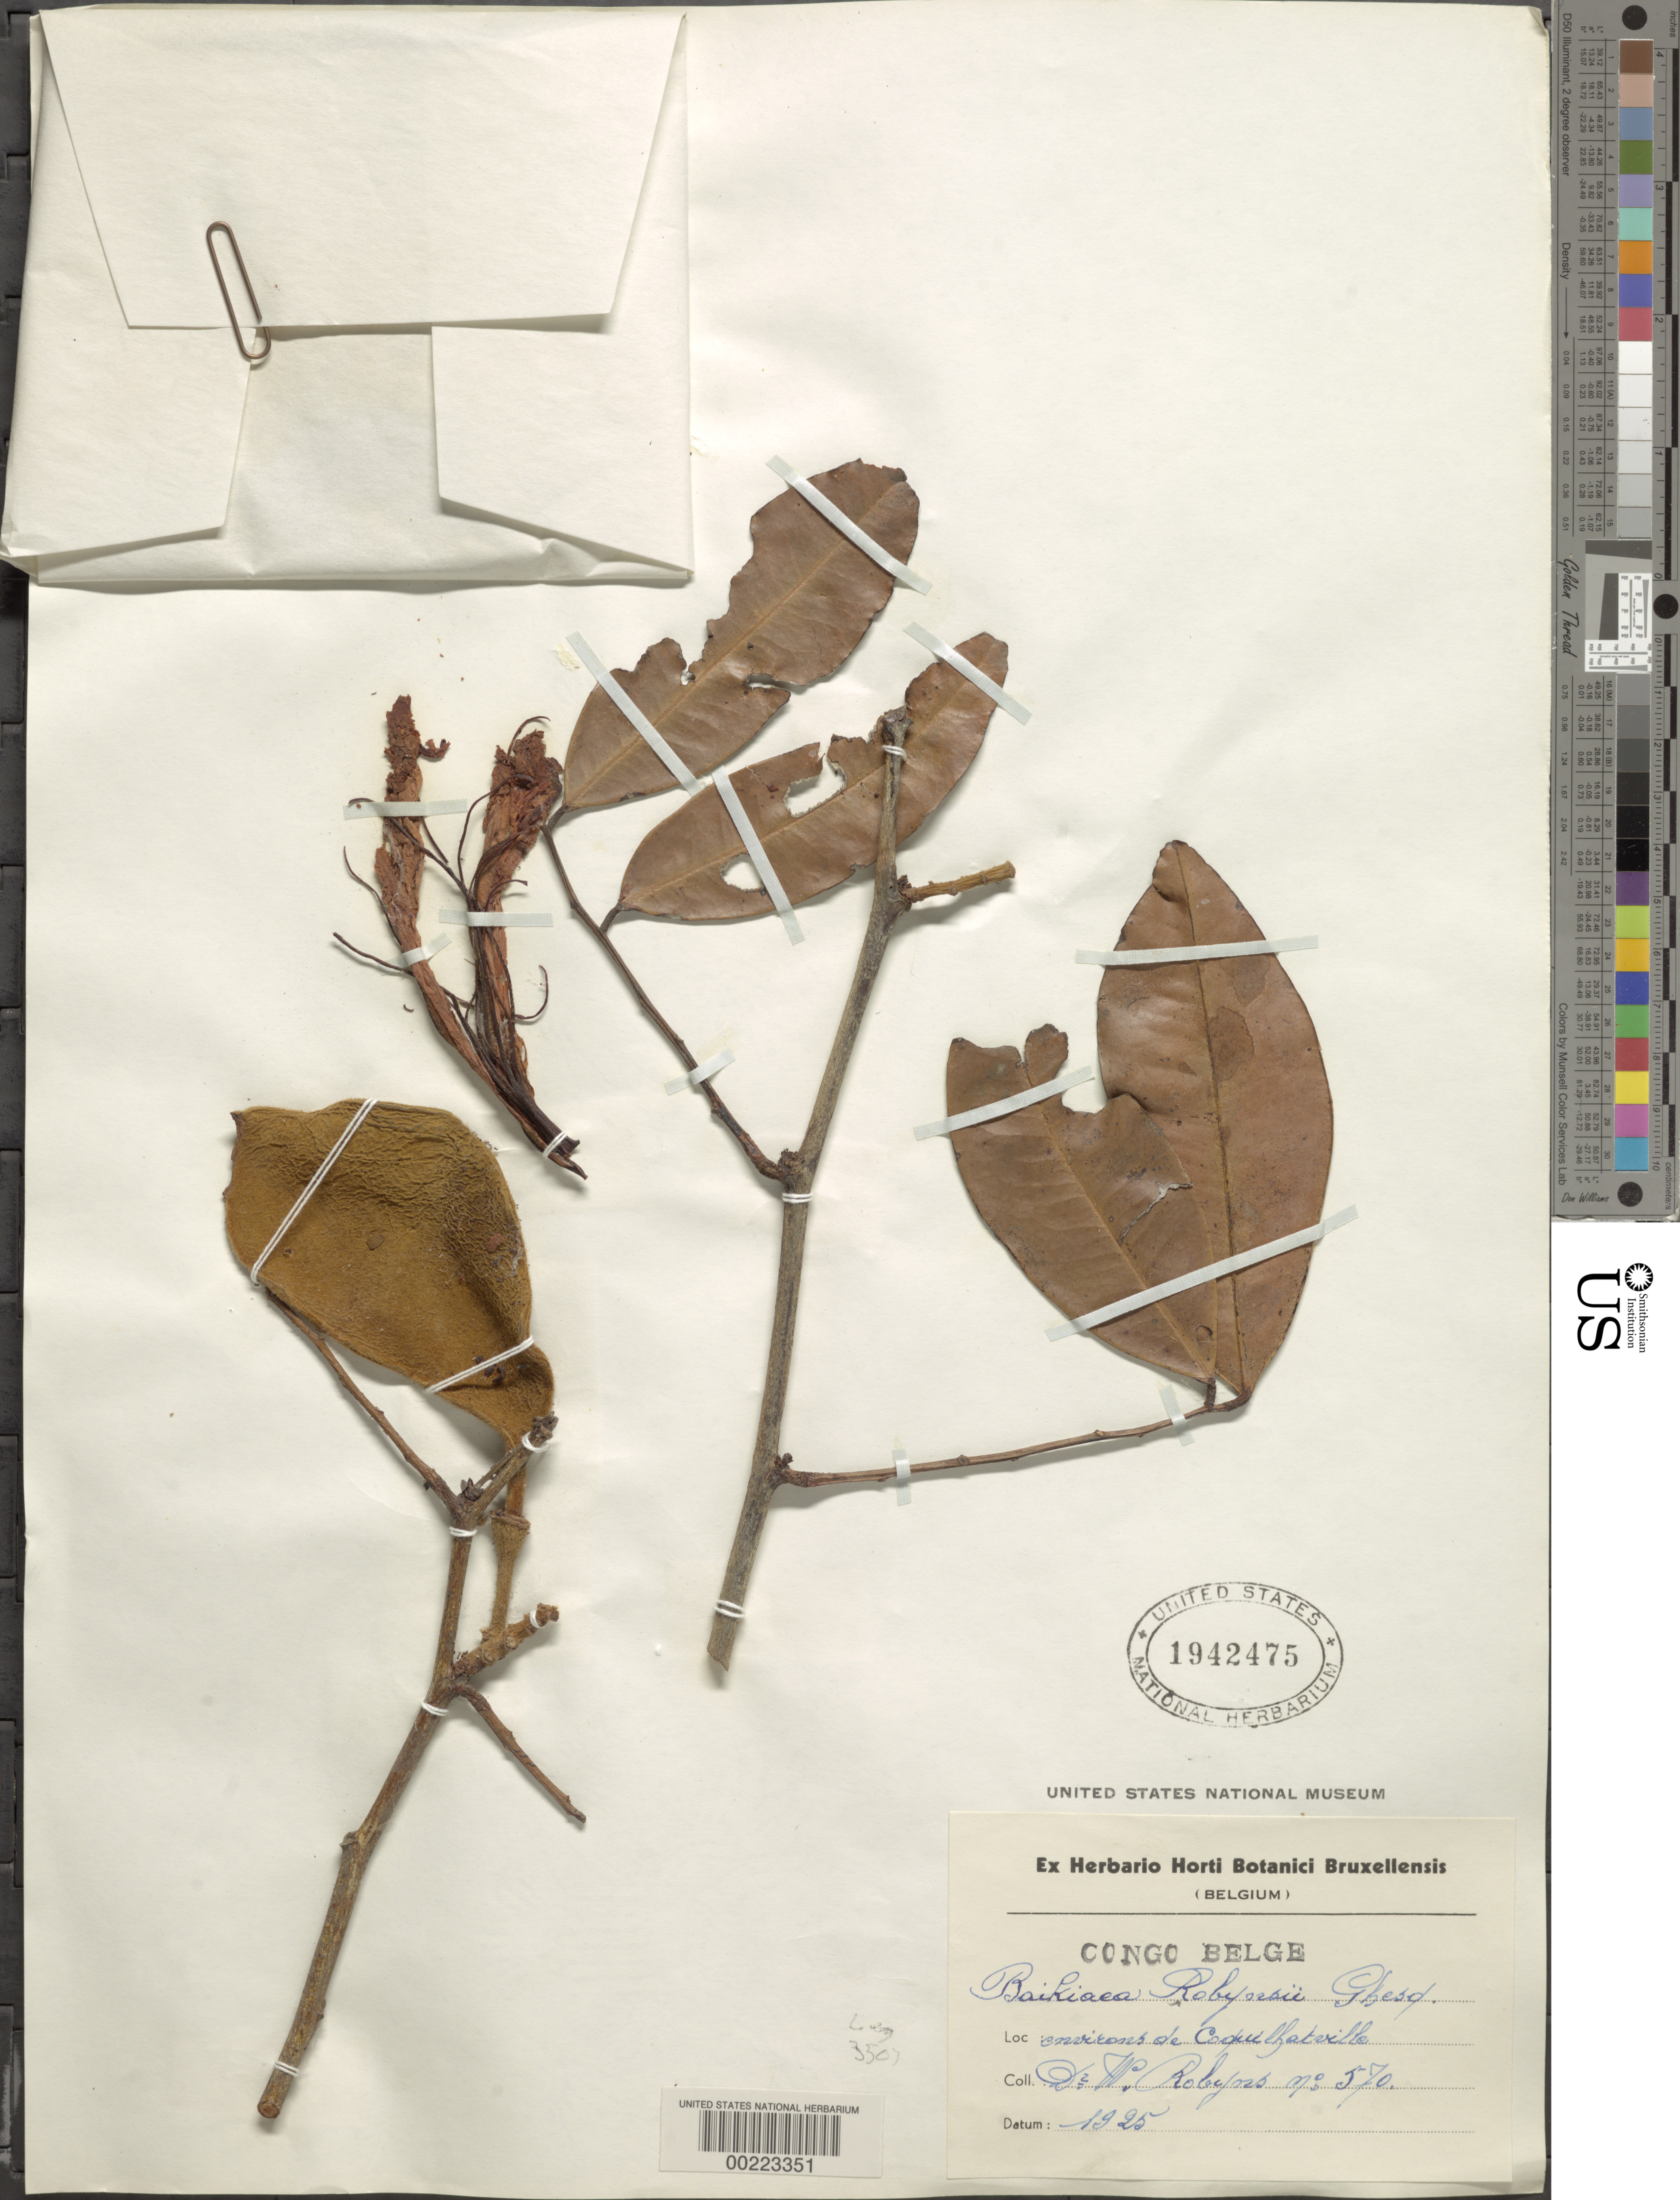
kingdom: Plantae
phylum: Tracheophyta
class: Magnoliopsida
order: Fabales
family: Fabaceae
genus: Baikiaea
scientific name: Baikiaea robynsii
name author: Ghesq. ex Laing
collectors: F. Robyns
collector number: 570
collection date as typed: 1925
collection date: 1925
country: Congo, Democratic Republic of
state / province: Équateur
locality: Coquilhatville and vicinity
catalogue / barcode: US 1942475